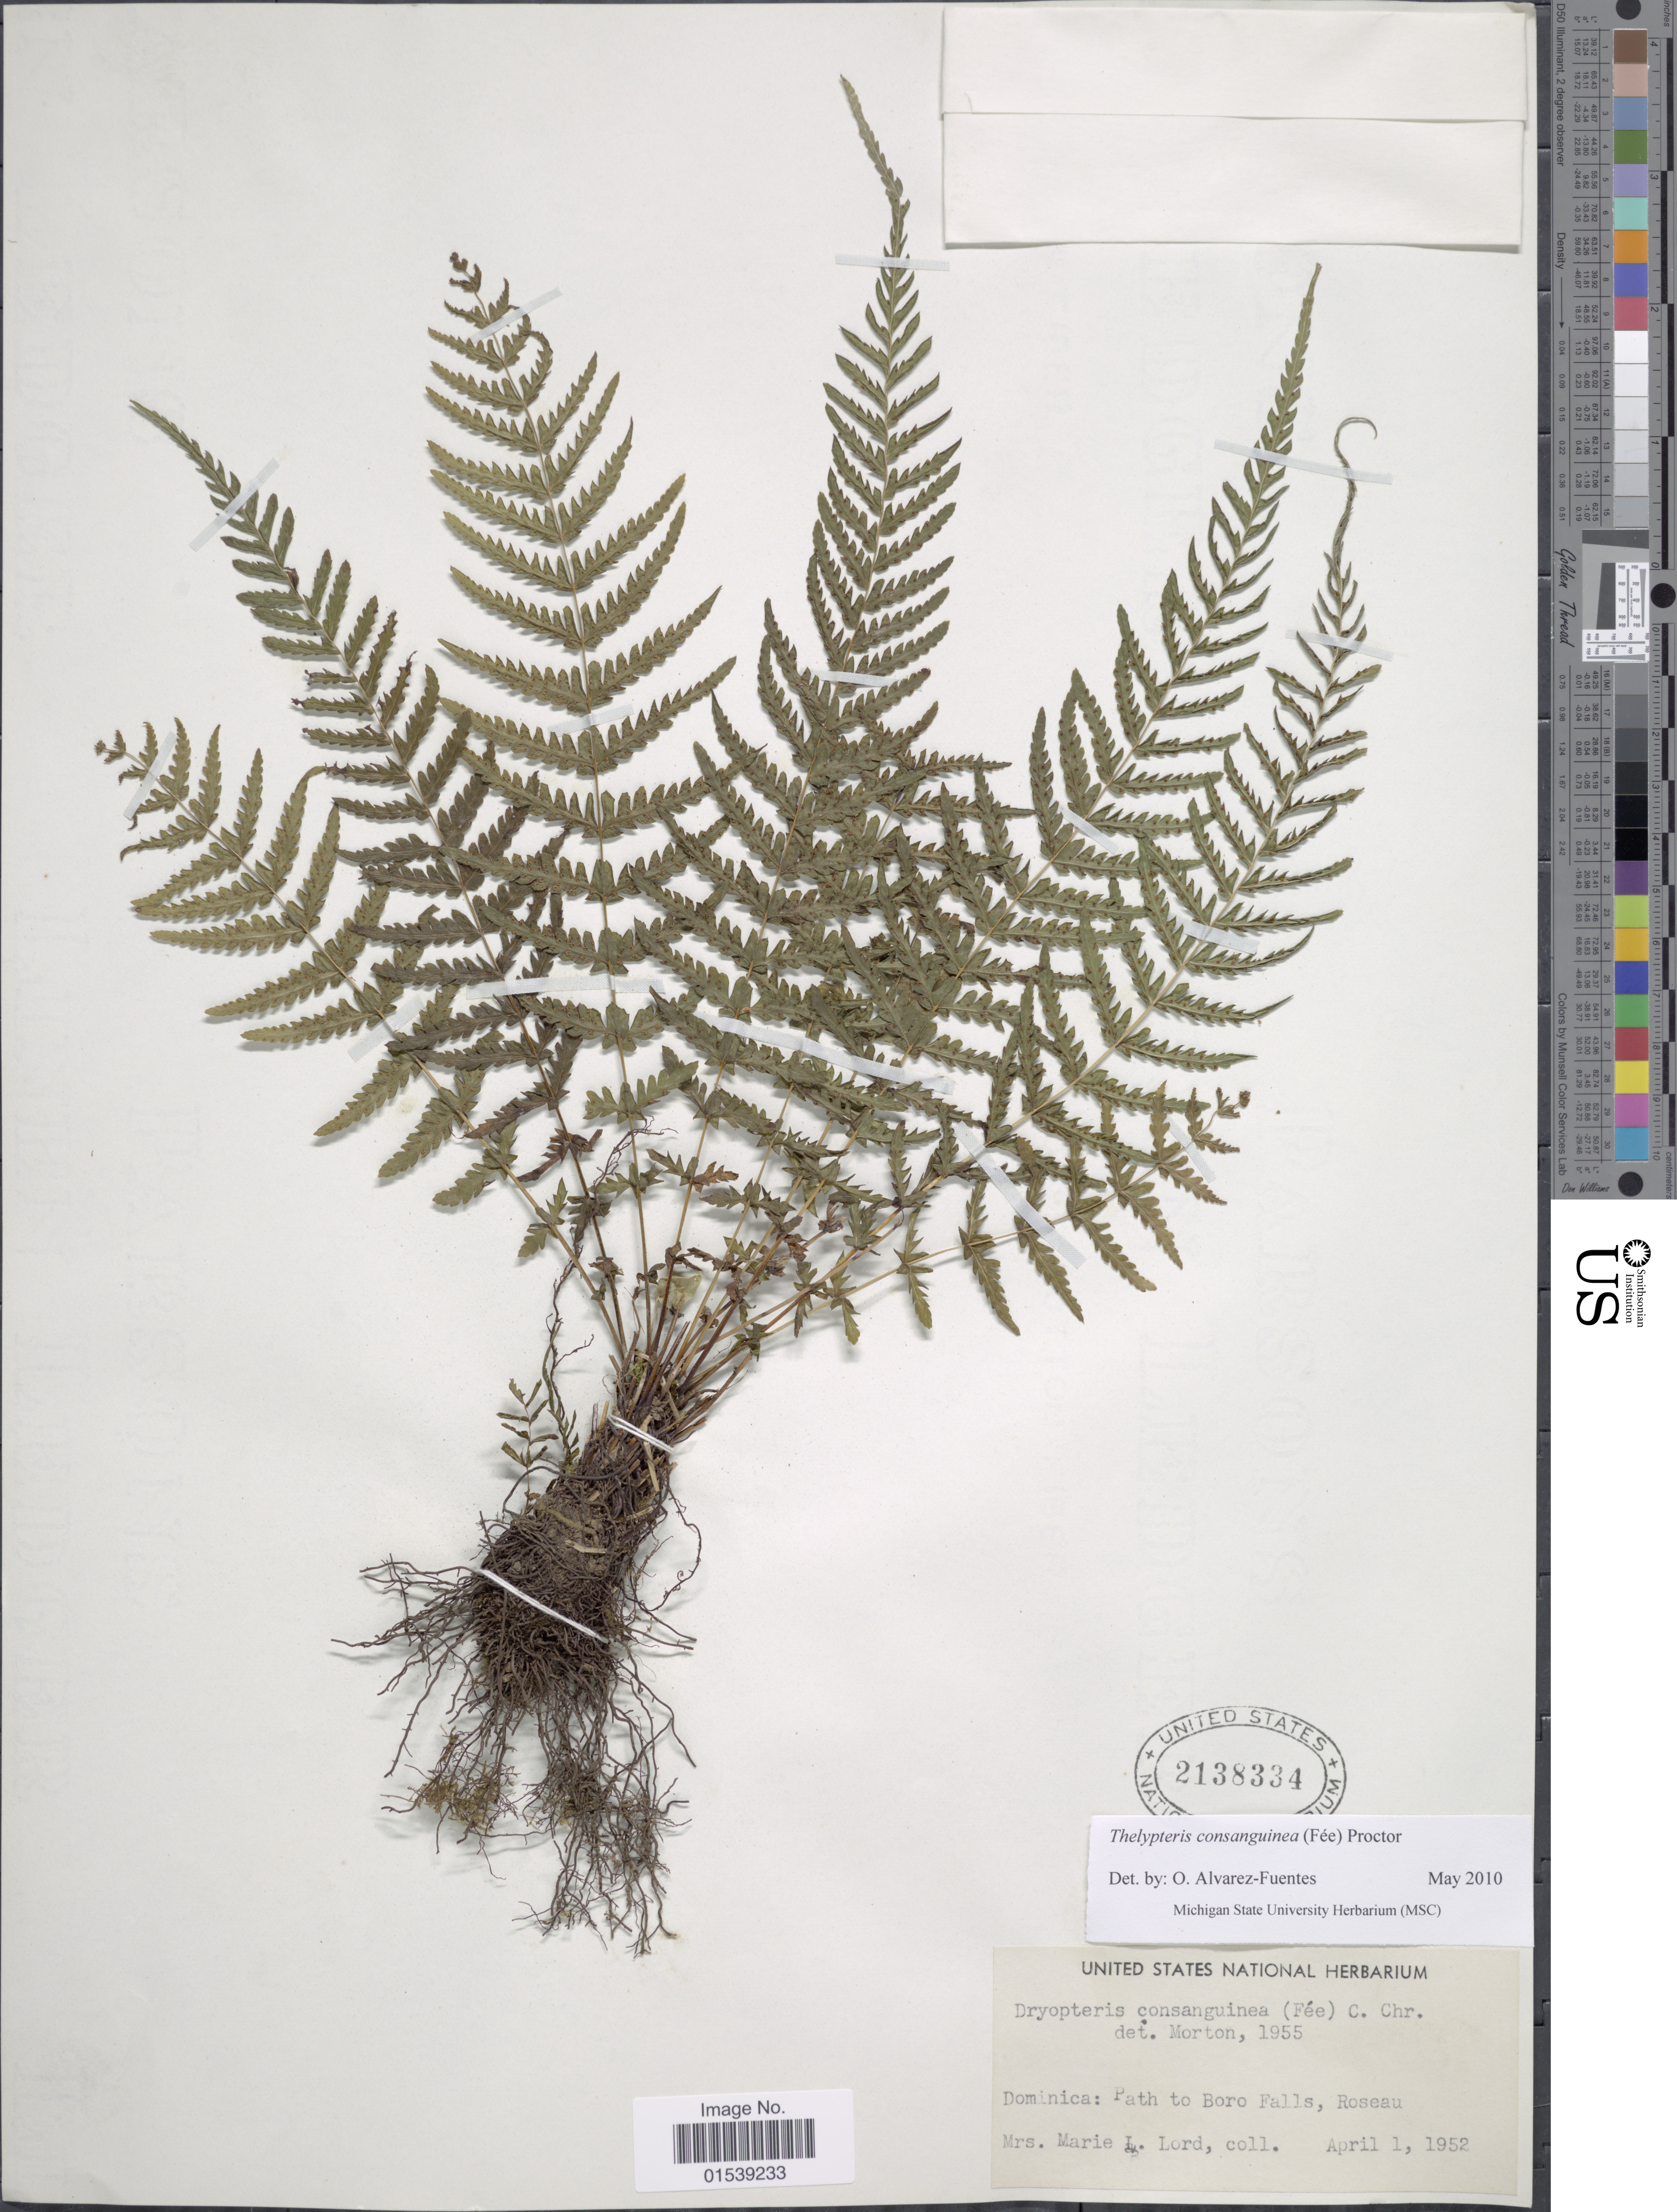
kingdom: Plantae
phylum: Tracheophyta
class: Polypodiopsida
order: Polypodiales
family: Thelypteridaceae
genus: Amauropelta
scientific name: Amauropelta consanguinea (Fée) comb. nov., ined. 2015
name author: (Fée)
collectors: M. Lord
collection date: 1952-04-01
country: Dominica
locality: Dominica: Path to Boro Falls, Roseau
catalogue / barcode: US 2138334